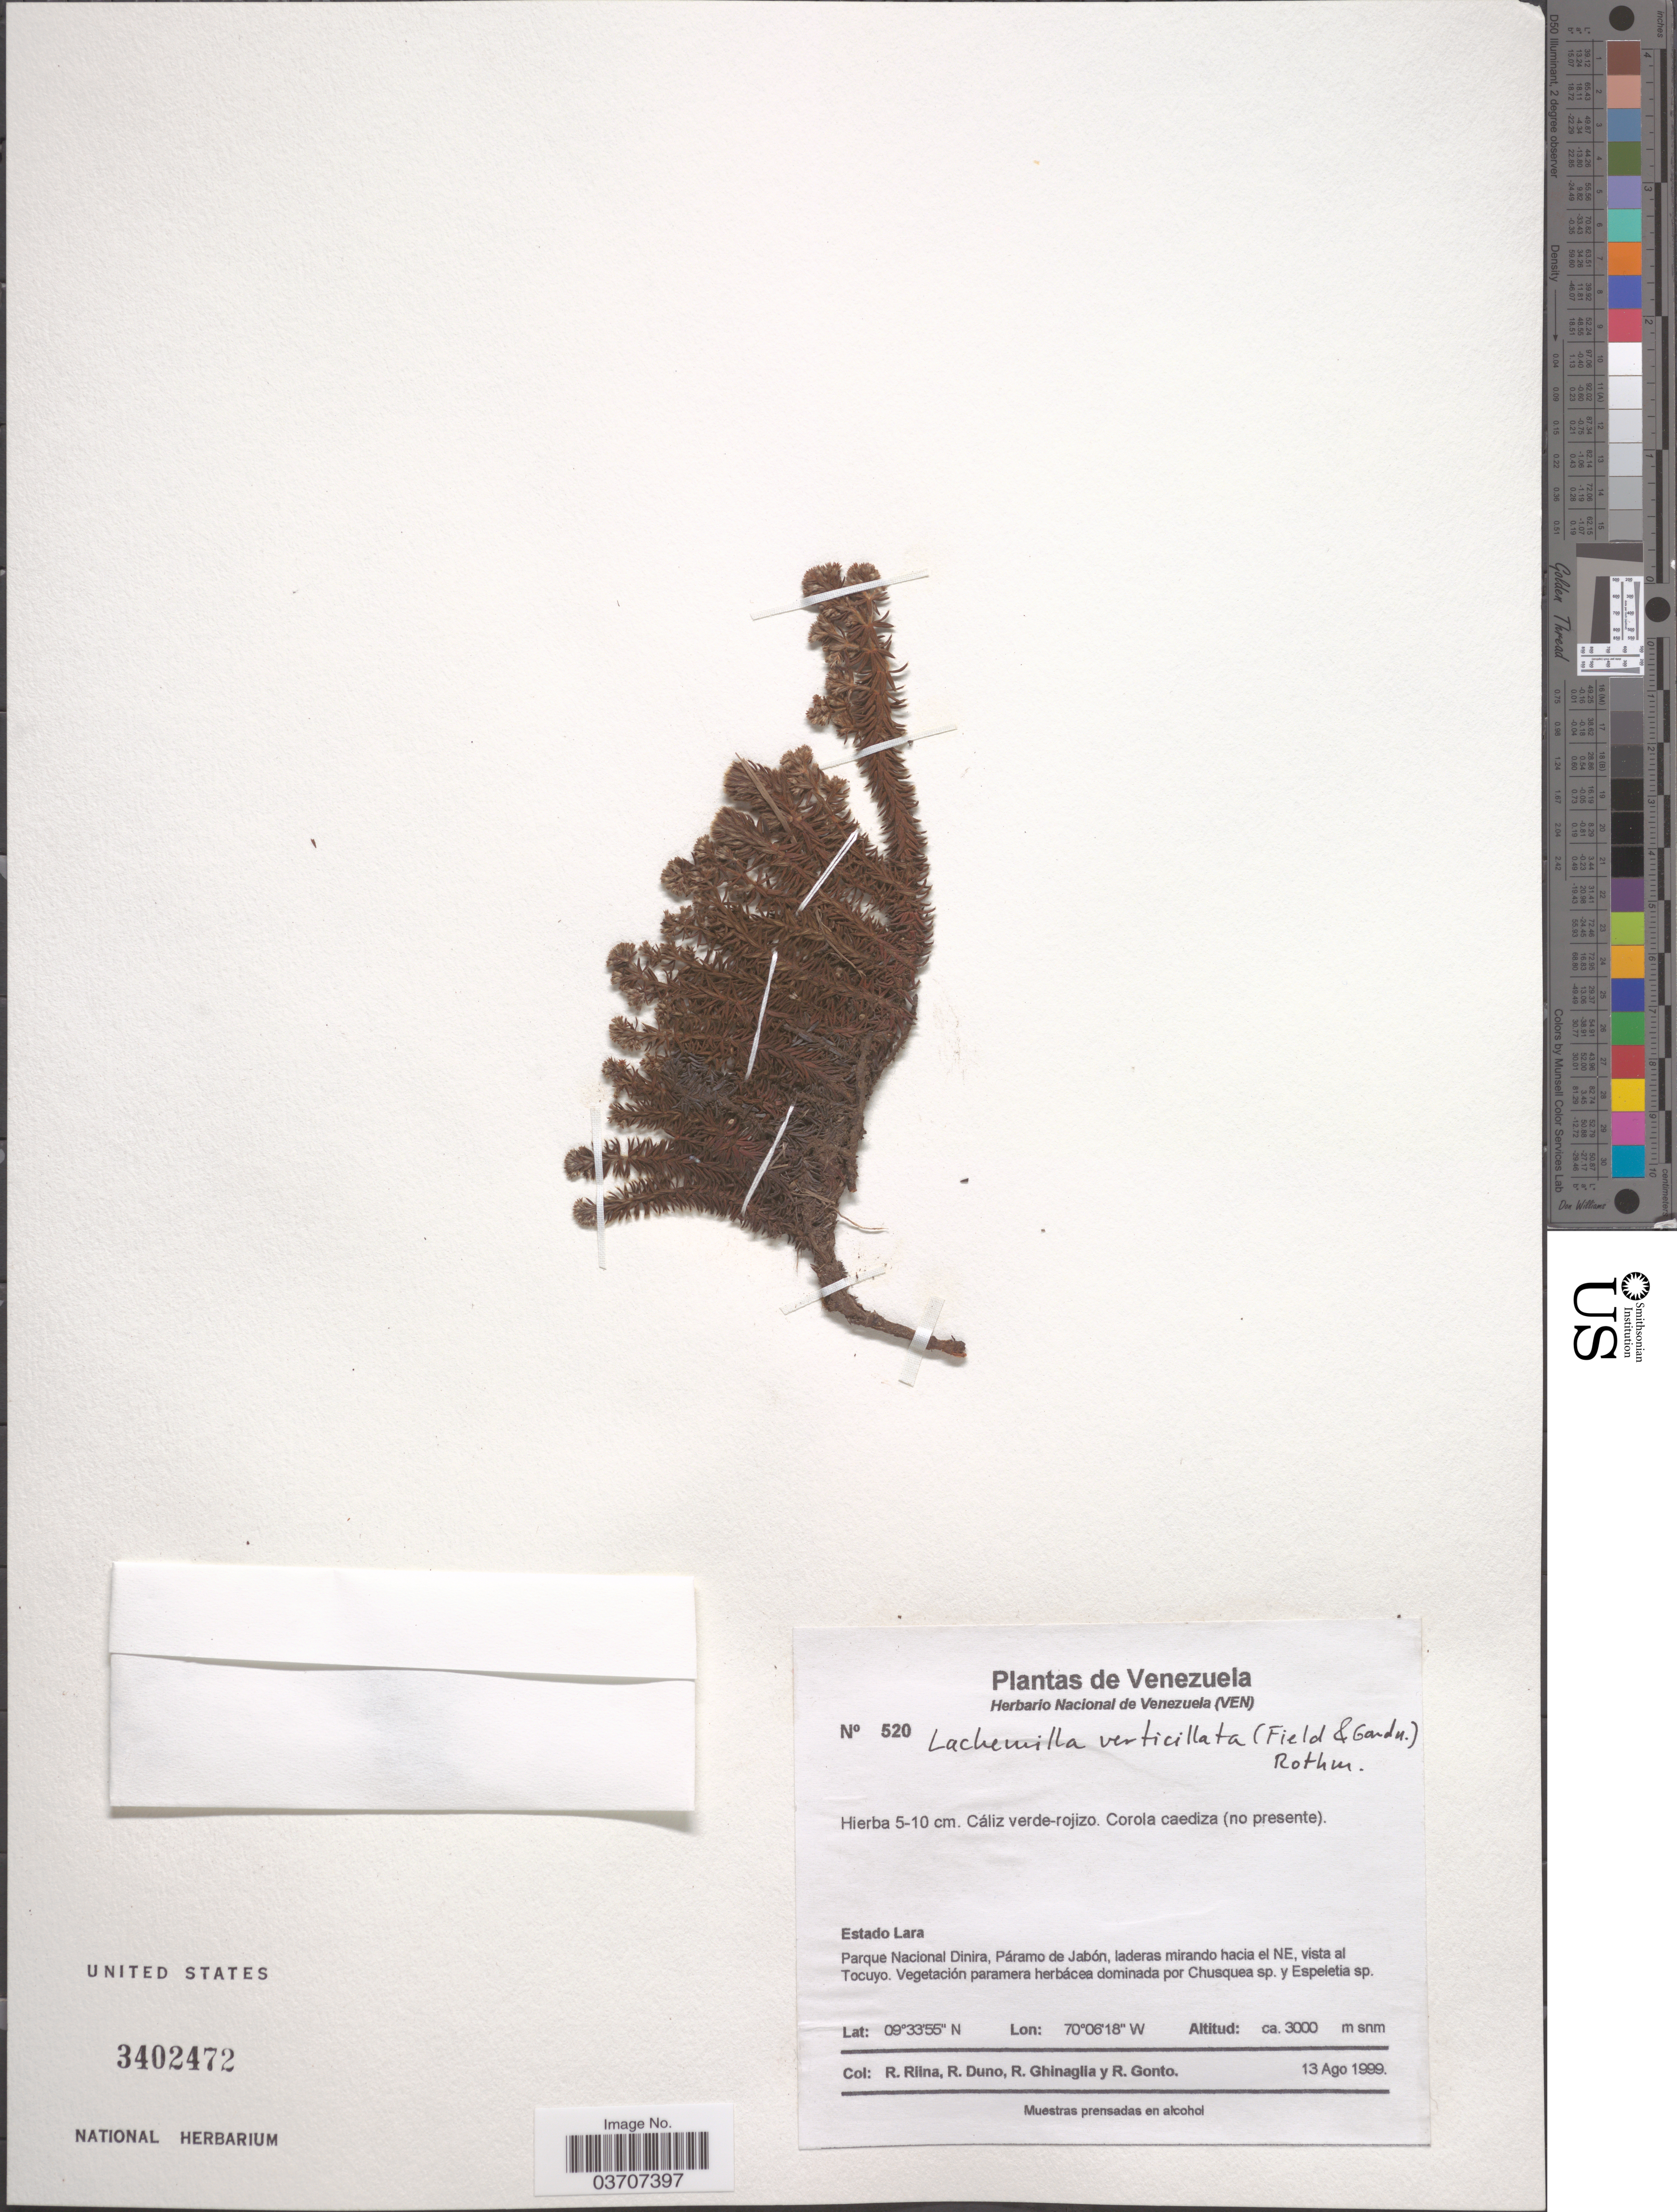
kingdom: Plantae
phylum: Tracheophyta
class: Magnoliopsida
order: Rosales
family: Rosaceae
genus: Alchemilla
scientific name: Alchemilla verticillata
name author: Fielding & Gardner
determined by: Dorr, L. J., (BOT), Smithsonian Institution - National Museum of Natural History (UNITED STATES)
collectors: R. Riina, R. Duno, R. Ghinaglia & R. Gonto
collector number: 520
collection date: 1999-08-13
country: Venezuela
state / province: Trujillo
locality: Estado Trujillo (límite con Lara). Parque Nacional Dinira, Páramo de Jabón, laderas mirando hacia el NE, vista al Tocuyo.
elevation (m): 3000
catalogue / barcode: US 3402472